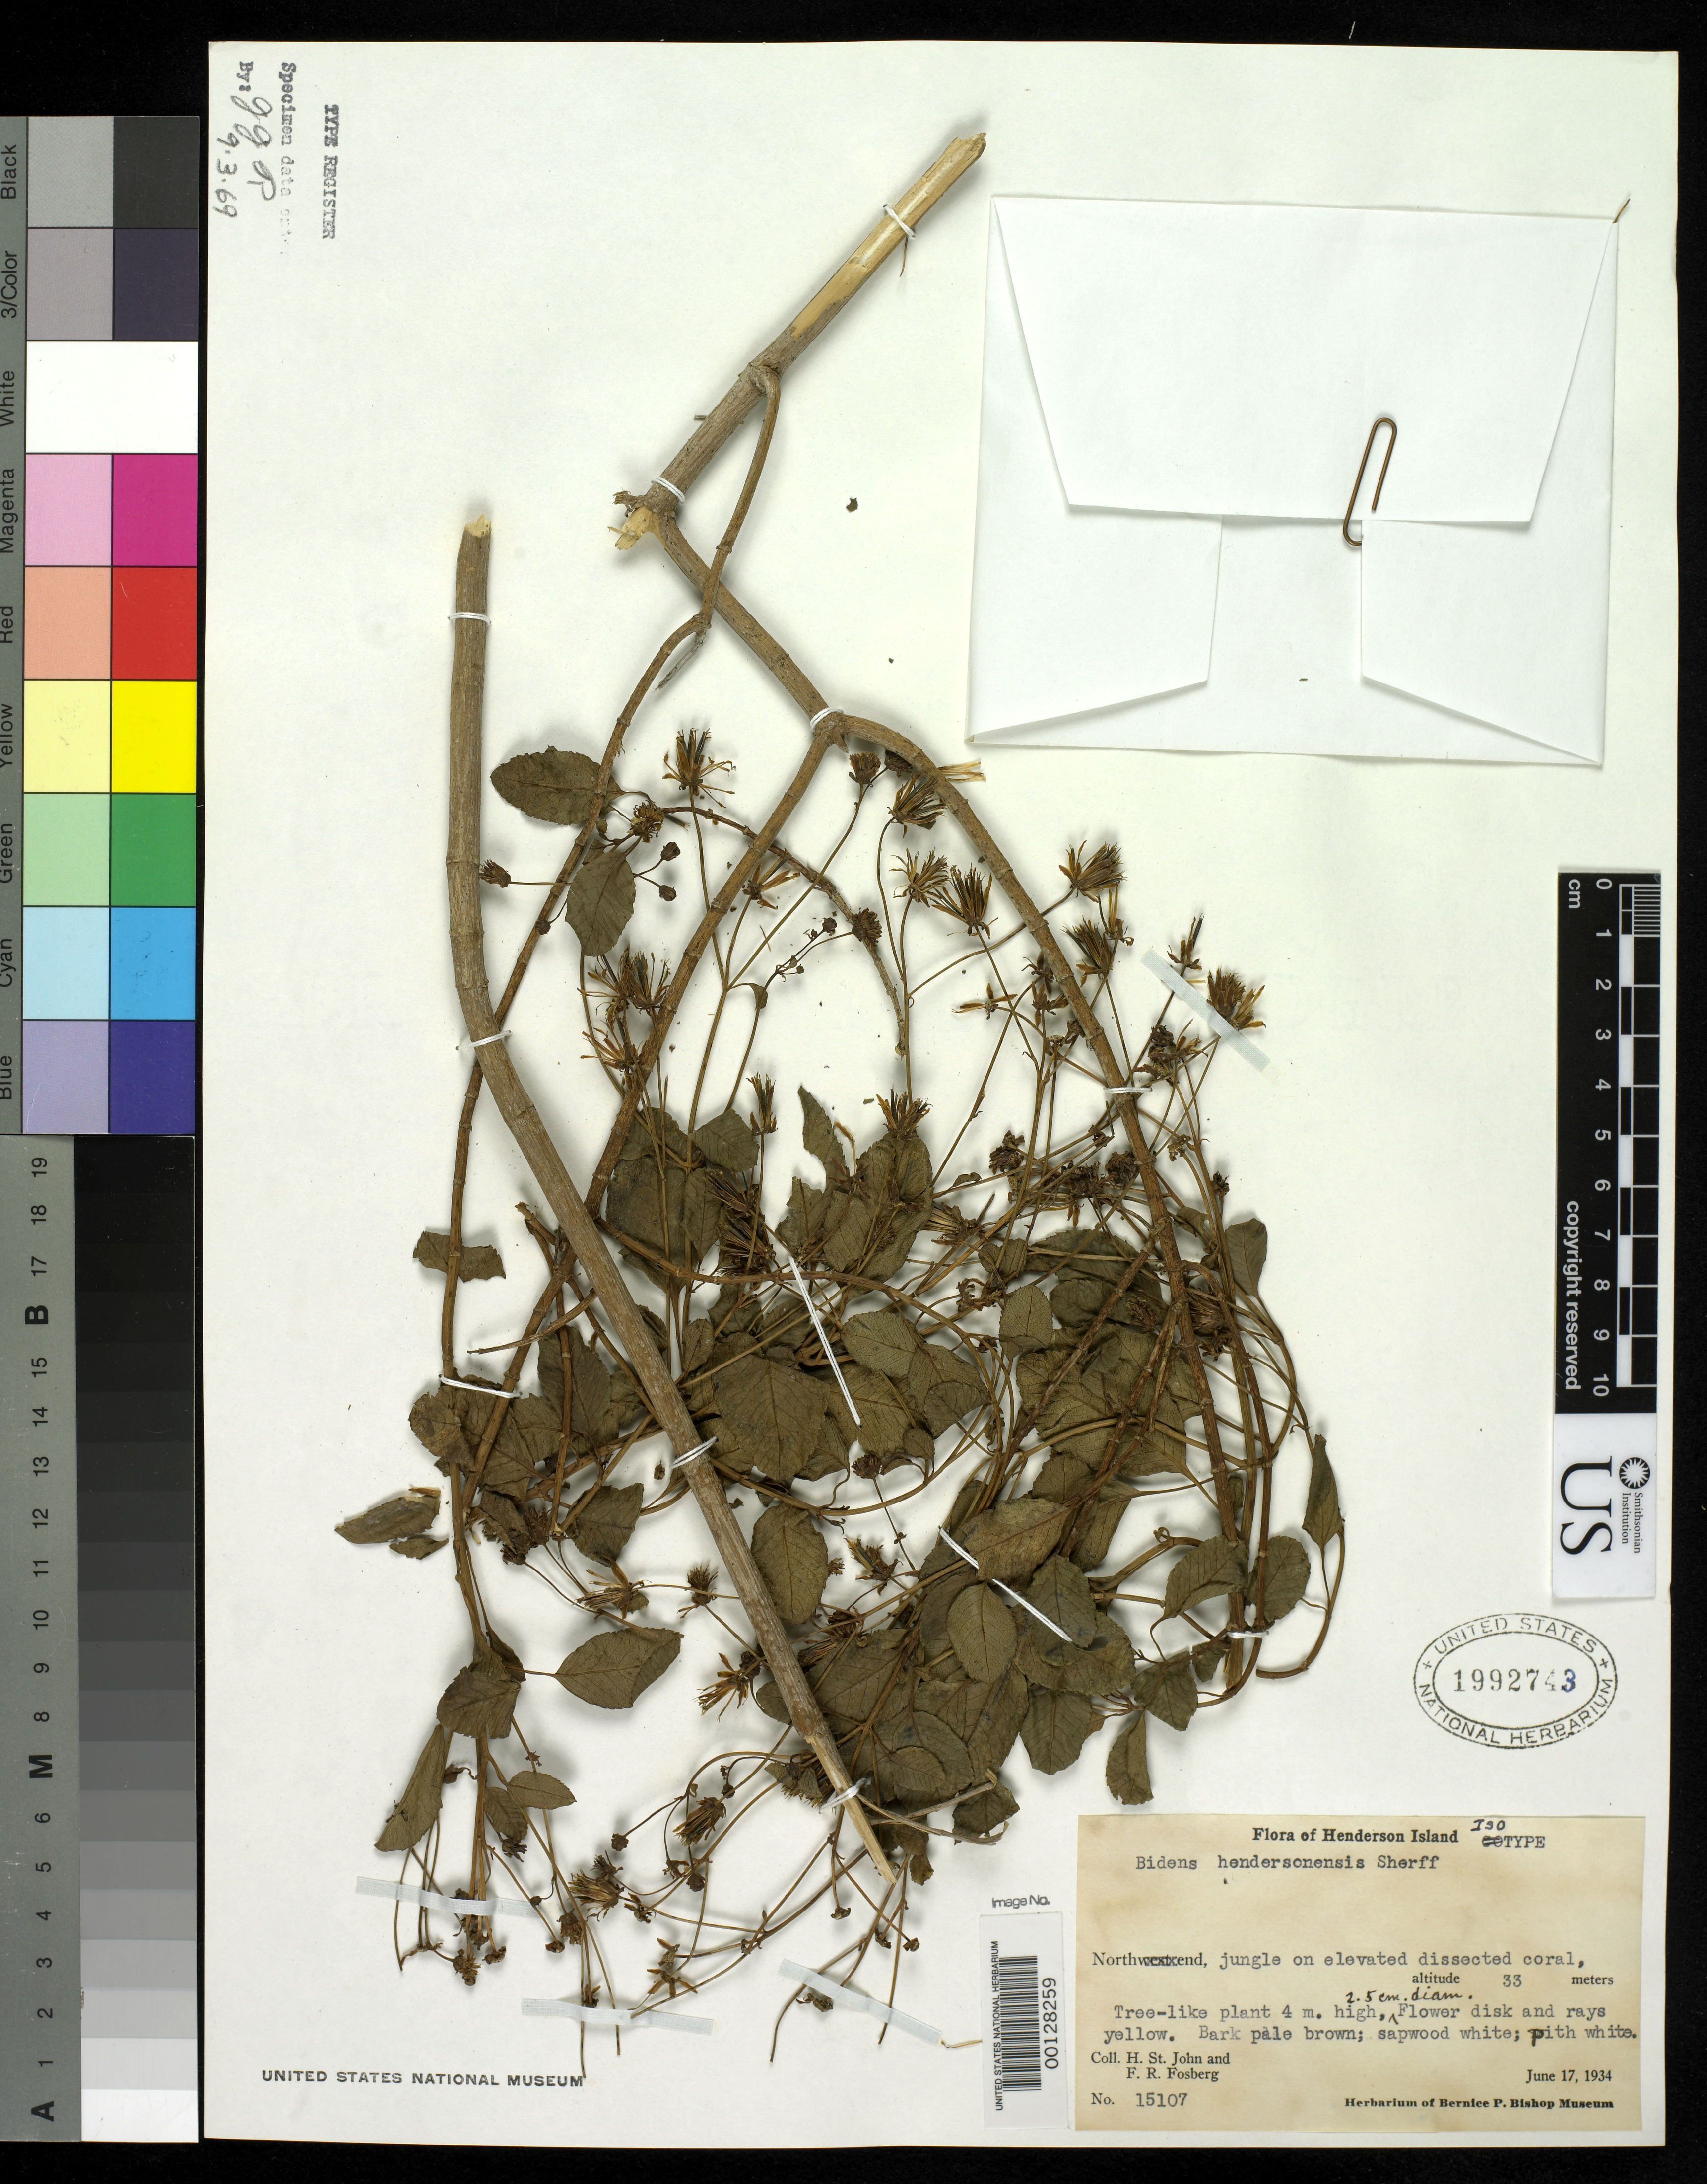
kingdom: Plantae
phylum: Tracheophyta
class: Magnoliopsida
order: Asterales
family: Asteraceae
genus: Bidens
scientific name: Bidens hendersonensis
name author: Sherff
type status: Isotype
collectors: H. St. John & F. R. Fosberg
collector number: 15107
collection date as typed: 17 Jun 1934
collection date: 1934-06-17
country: Pitcairn Islands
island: Henderson I.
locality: North end.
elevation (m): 33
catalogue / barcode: US 1992743